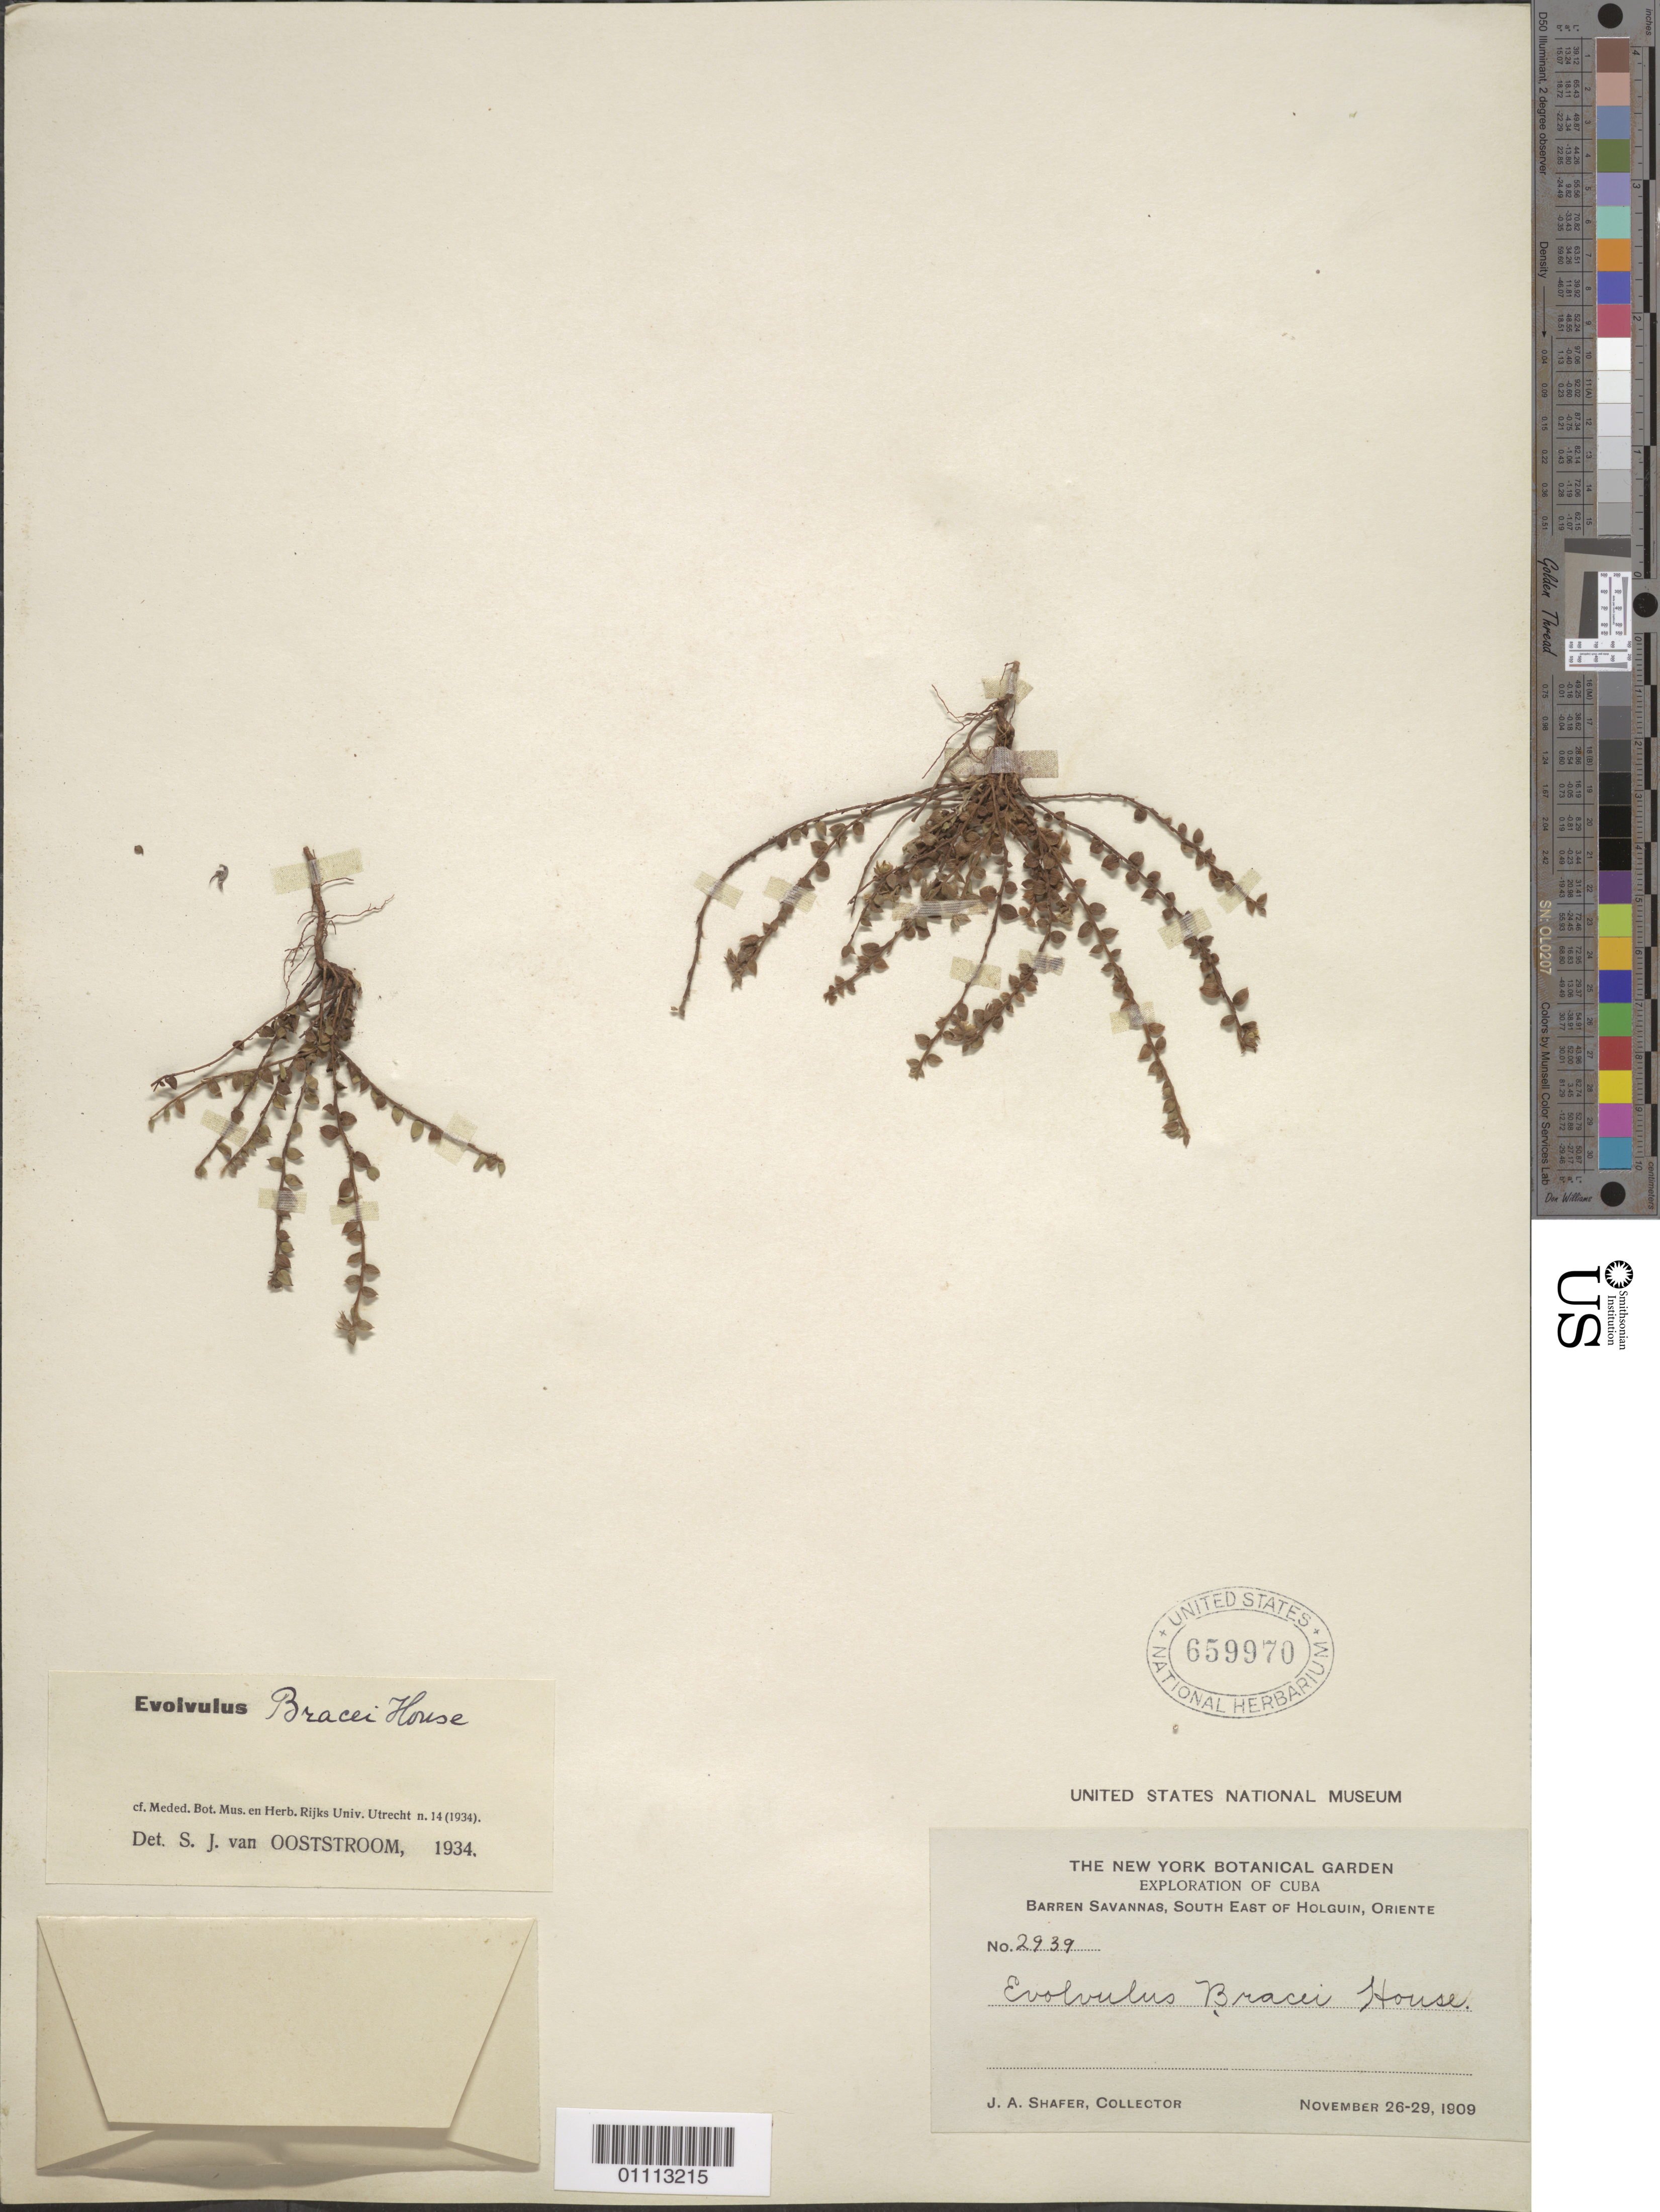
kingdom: Plantae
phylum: Tracheophyta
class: Magnoliopsida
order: Solanales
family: Convolvulaceae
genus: Evolvulus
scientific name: Evolvulus bracei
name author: House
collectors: J. A. Shafer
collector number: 2939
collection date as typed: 26 Nov 1909 to 29 Nov 1909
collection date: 1909-11-26/1909-11-29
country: Cuba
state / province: Holguín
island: Cuba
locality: Barren Savannas, SE of Holguin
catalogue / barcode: US 659970